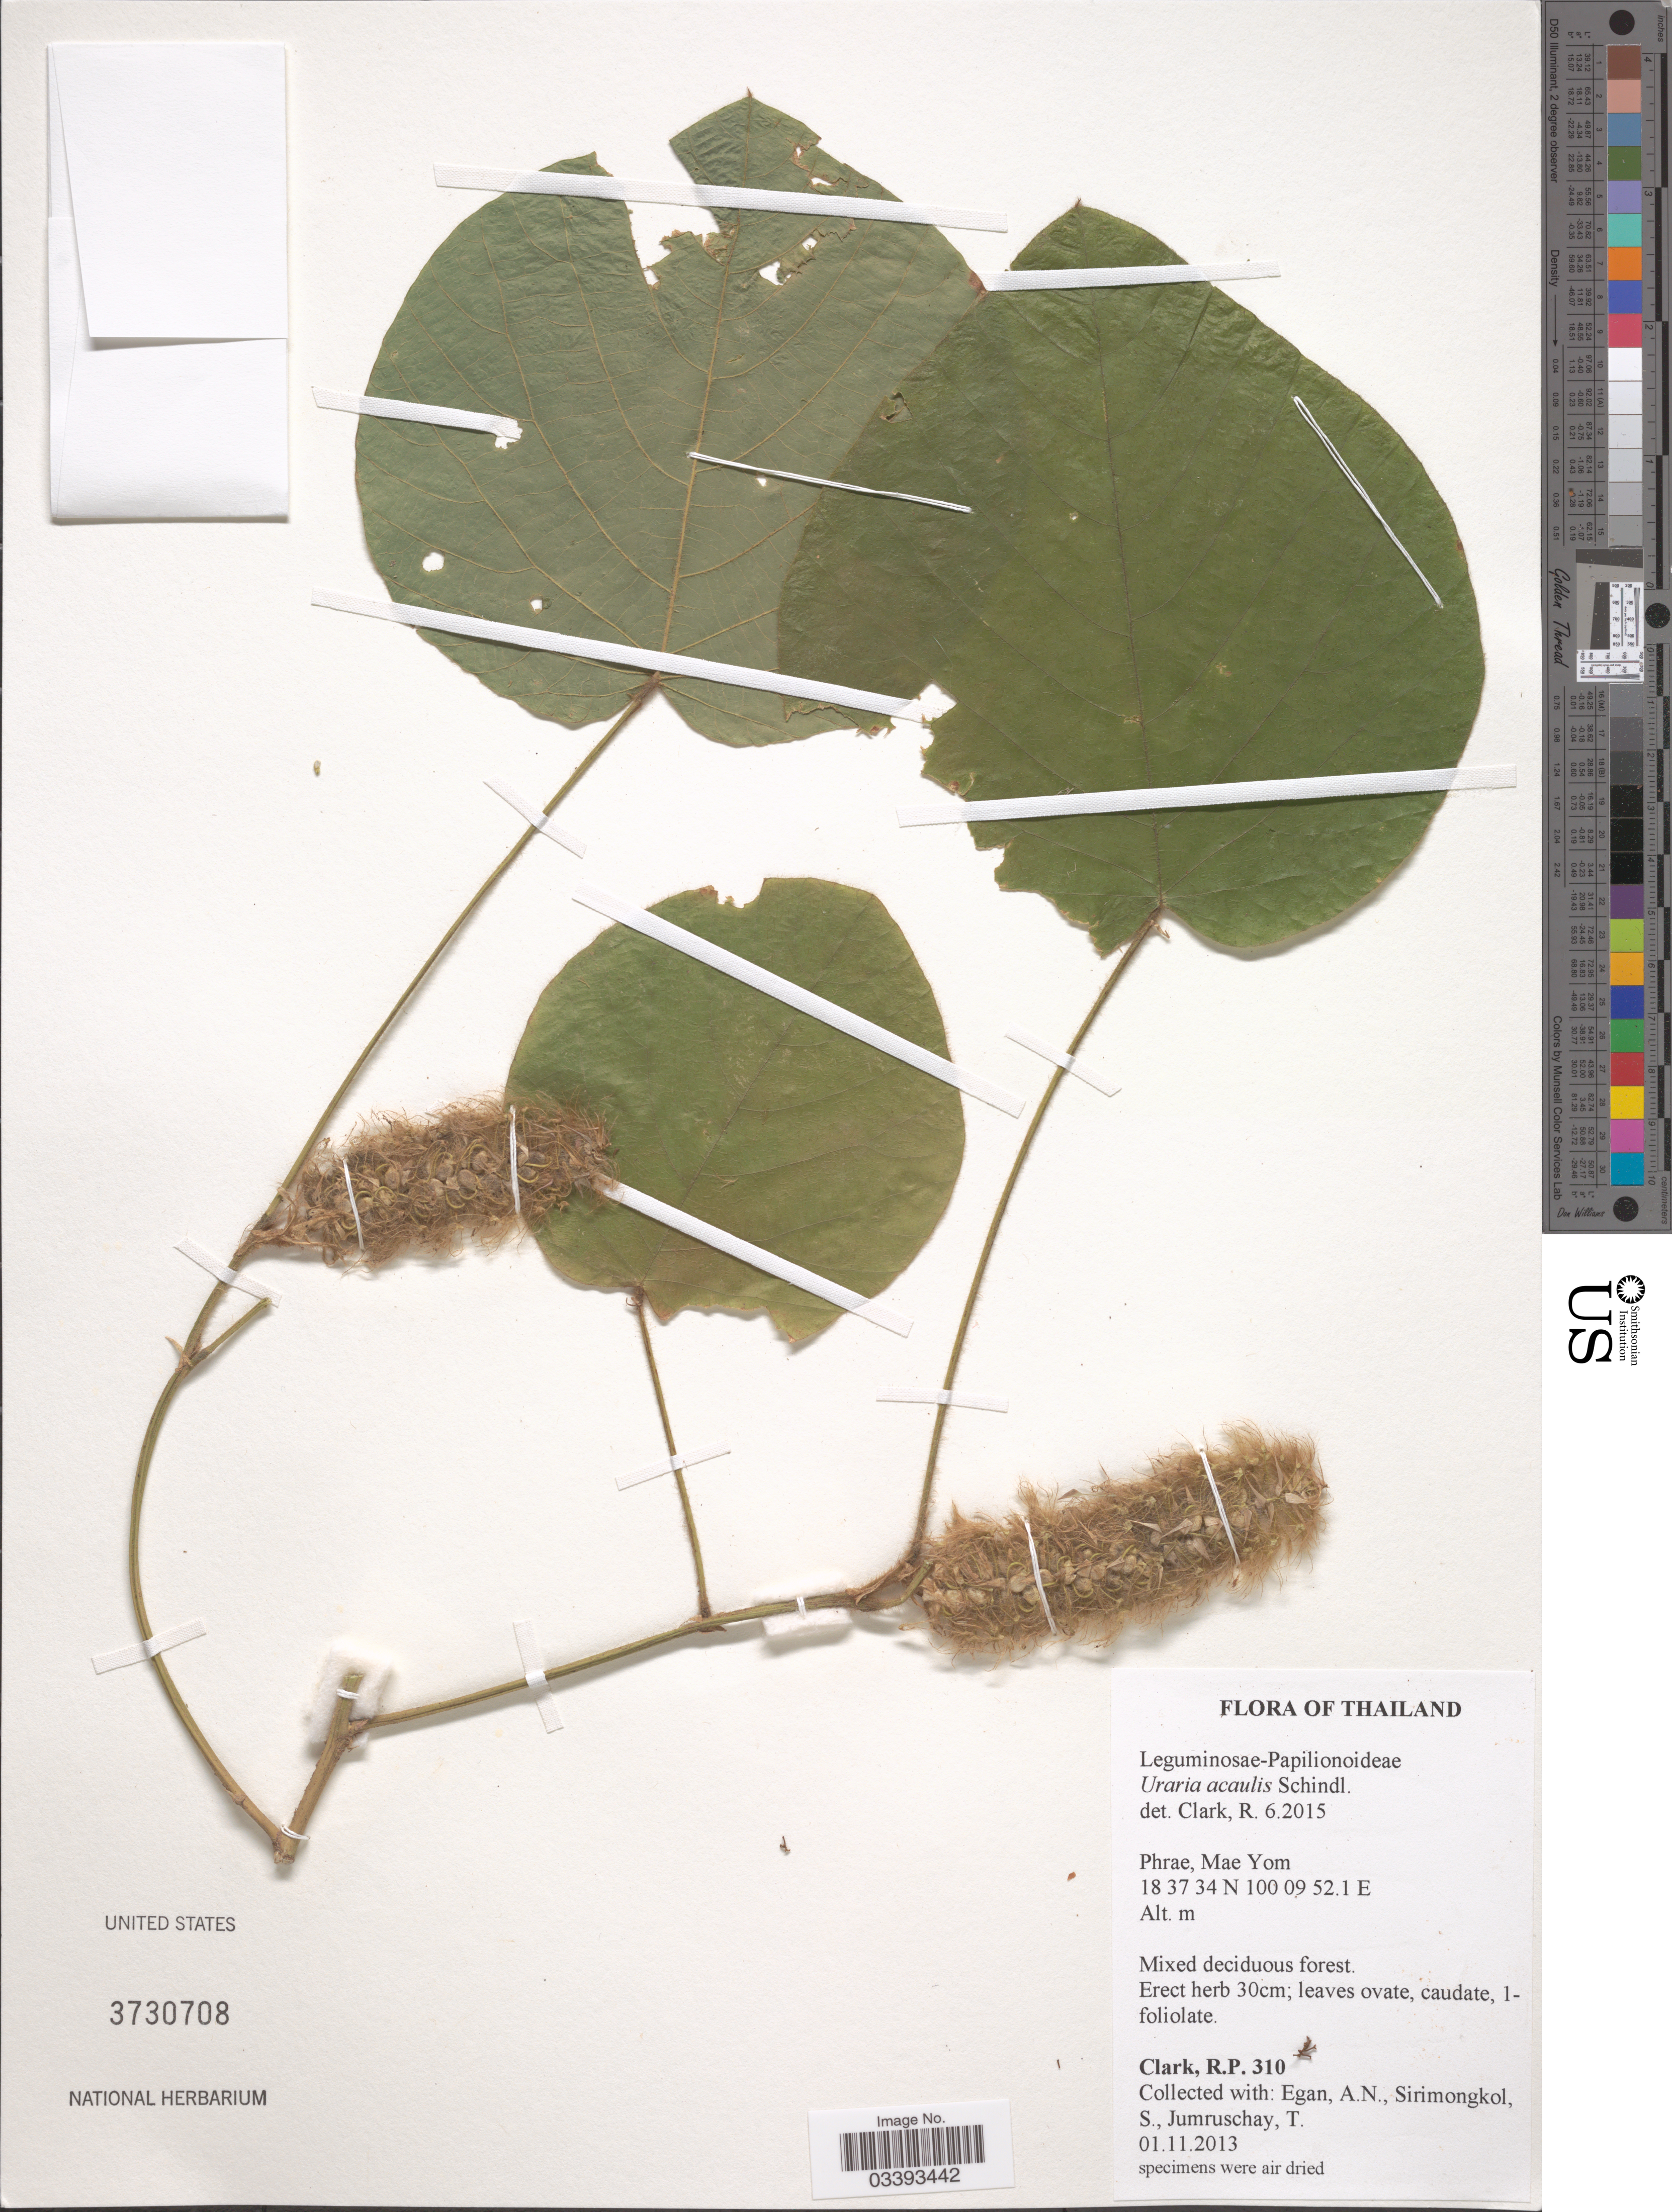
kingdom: Plantae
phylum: Tracheophyta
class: Magnoliopsida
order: Fabales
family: Fabaceae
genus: Uraria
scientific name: Uraria acaulis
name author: Schindl.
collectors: R. P. Clark, A. N. Egan, S. Sirimongkol & T. Jumruschay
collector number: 310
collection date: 2013-11-01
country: Thailand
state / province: Phrae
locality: Mae Yom.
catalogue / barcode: US 3730708